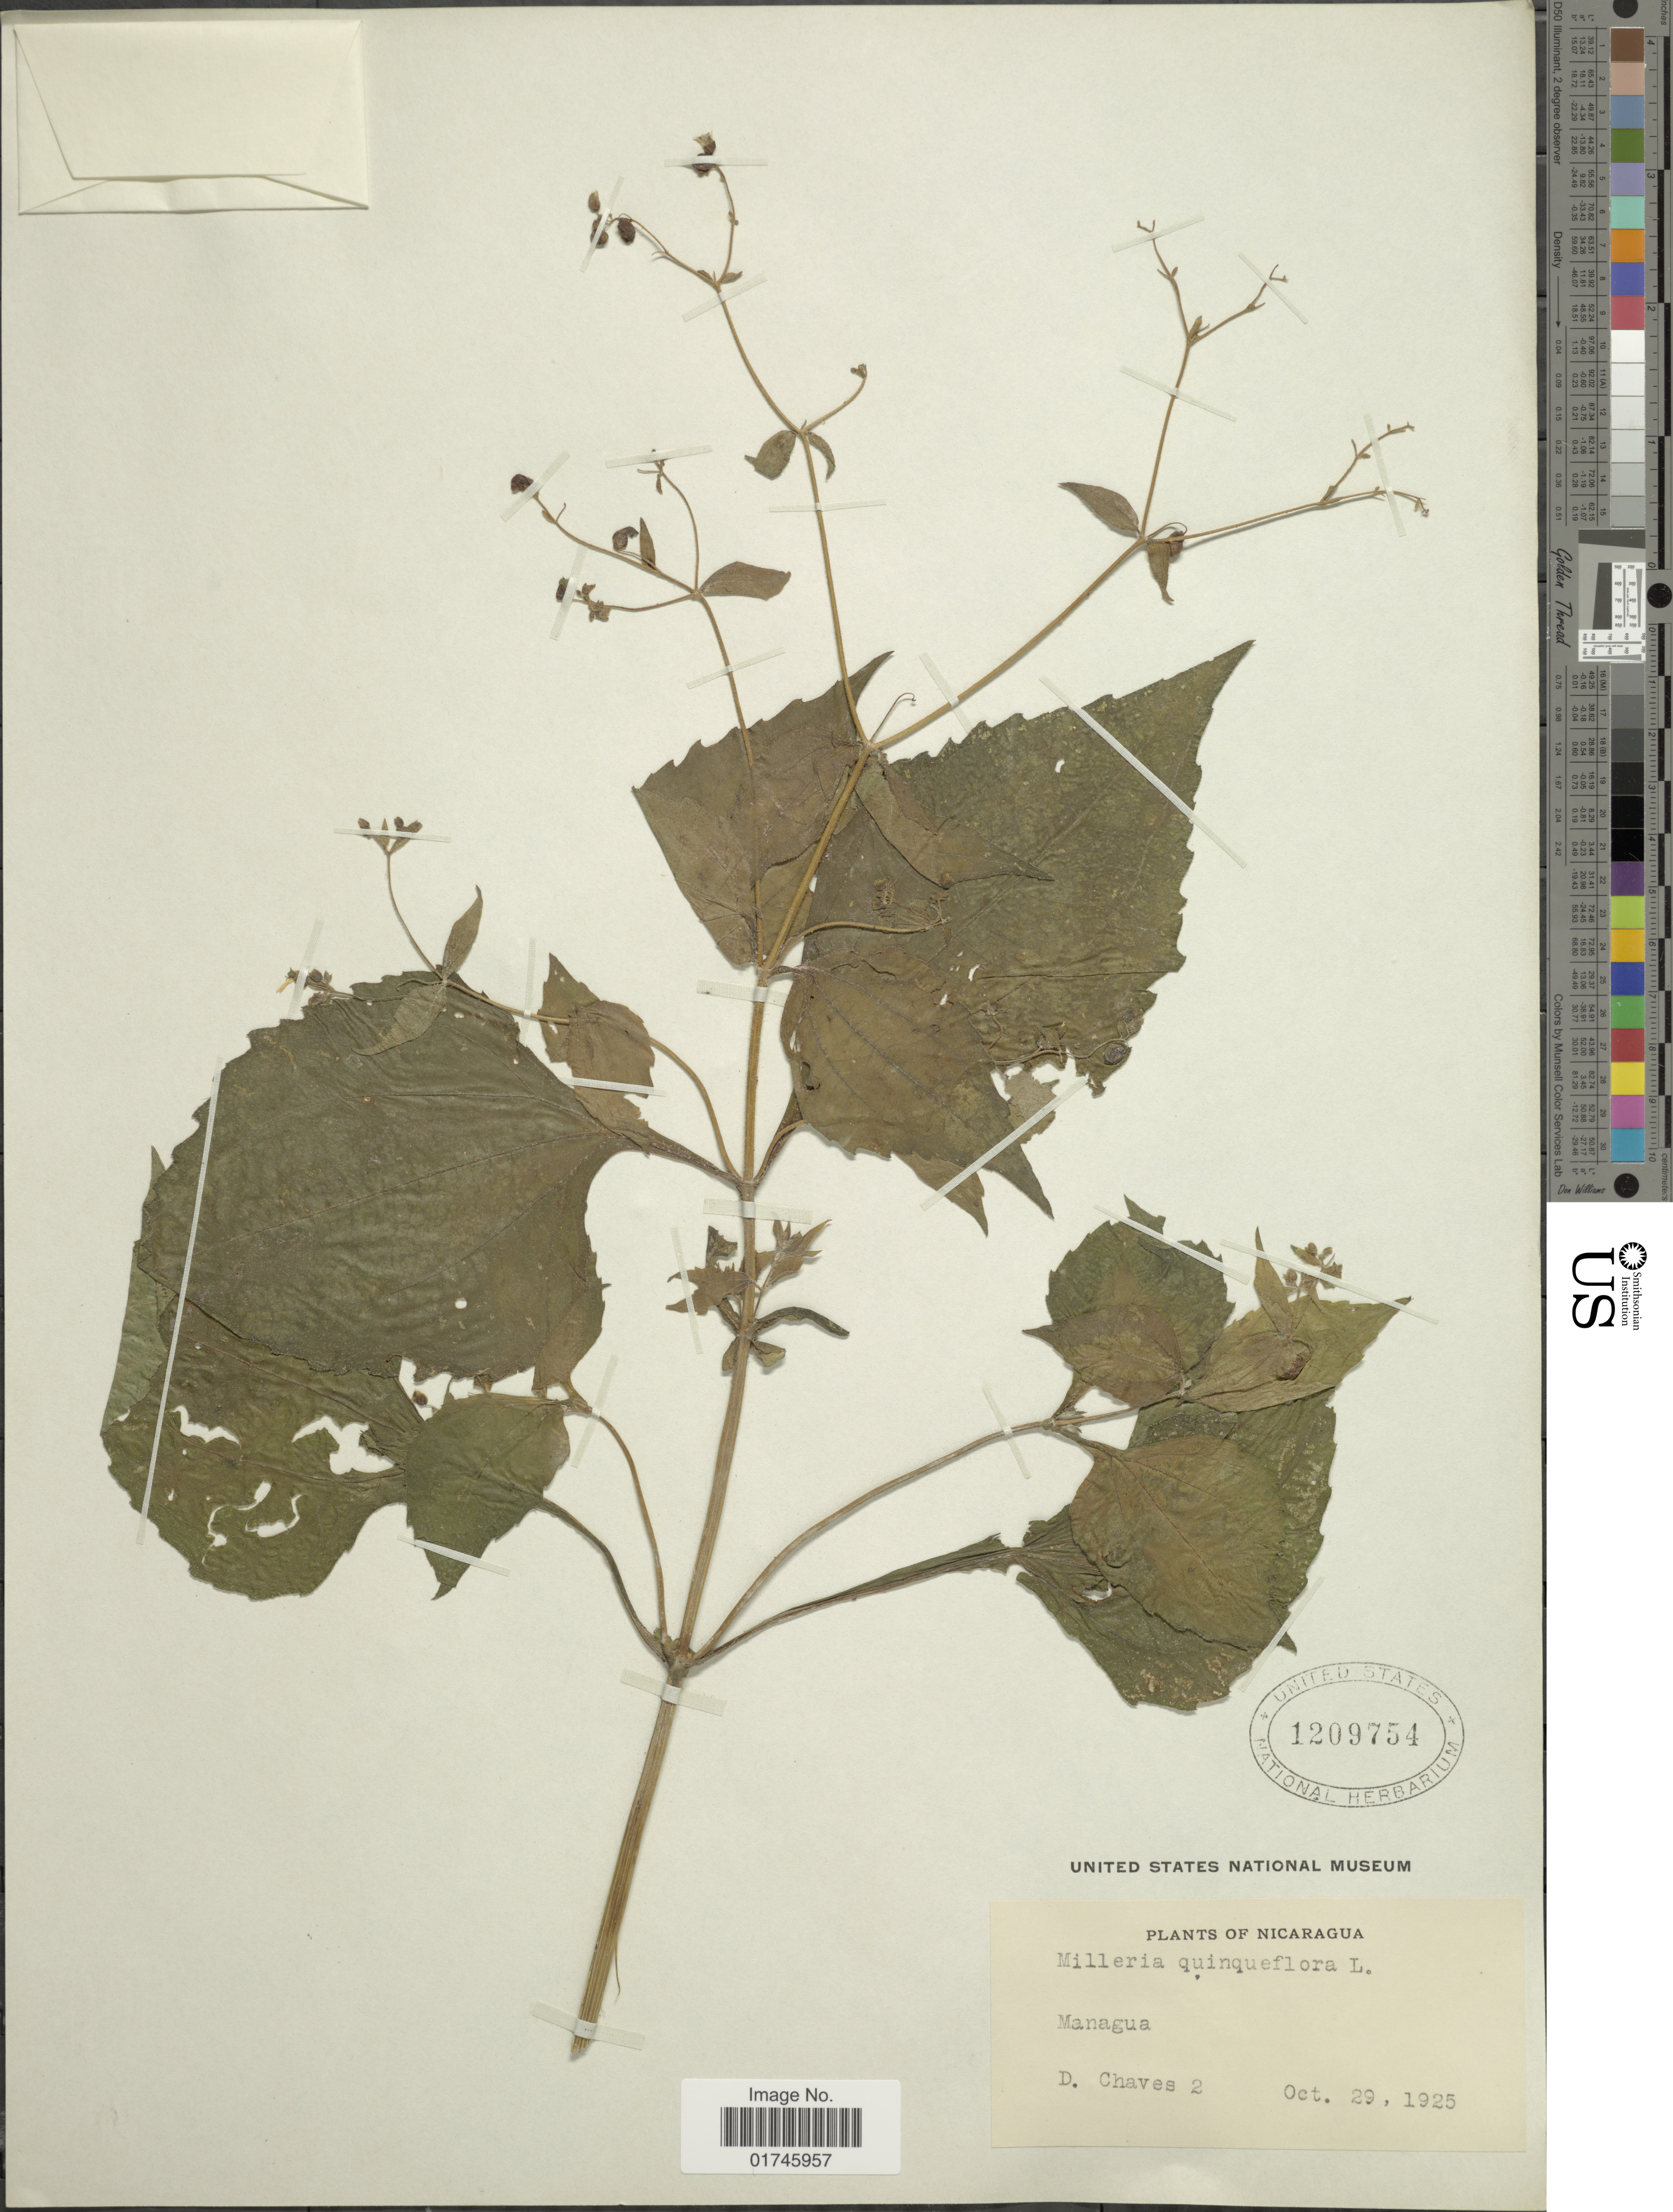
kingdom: Plantae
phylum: Tracheophyta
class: Magnoliopsida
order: Asterales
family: Asteraceae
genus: Milleria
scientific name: Milleria quinqueflora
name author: L.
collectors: D. Chaves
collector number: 2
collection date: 1925-10-29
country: Nicaragua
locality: Managua.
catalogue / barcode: US 1209754